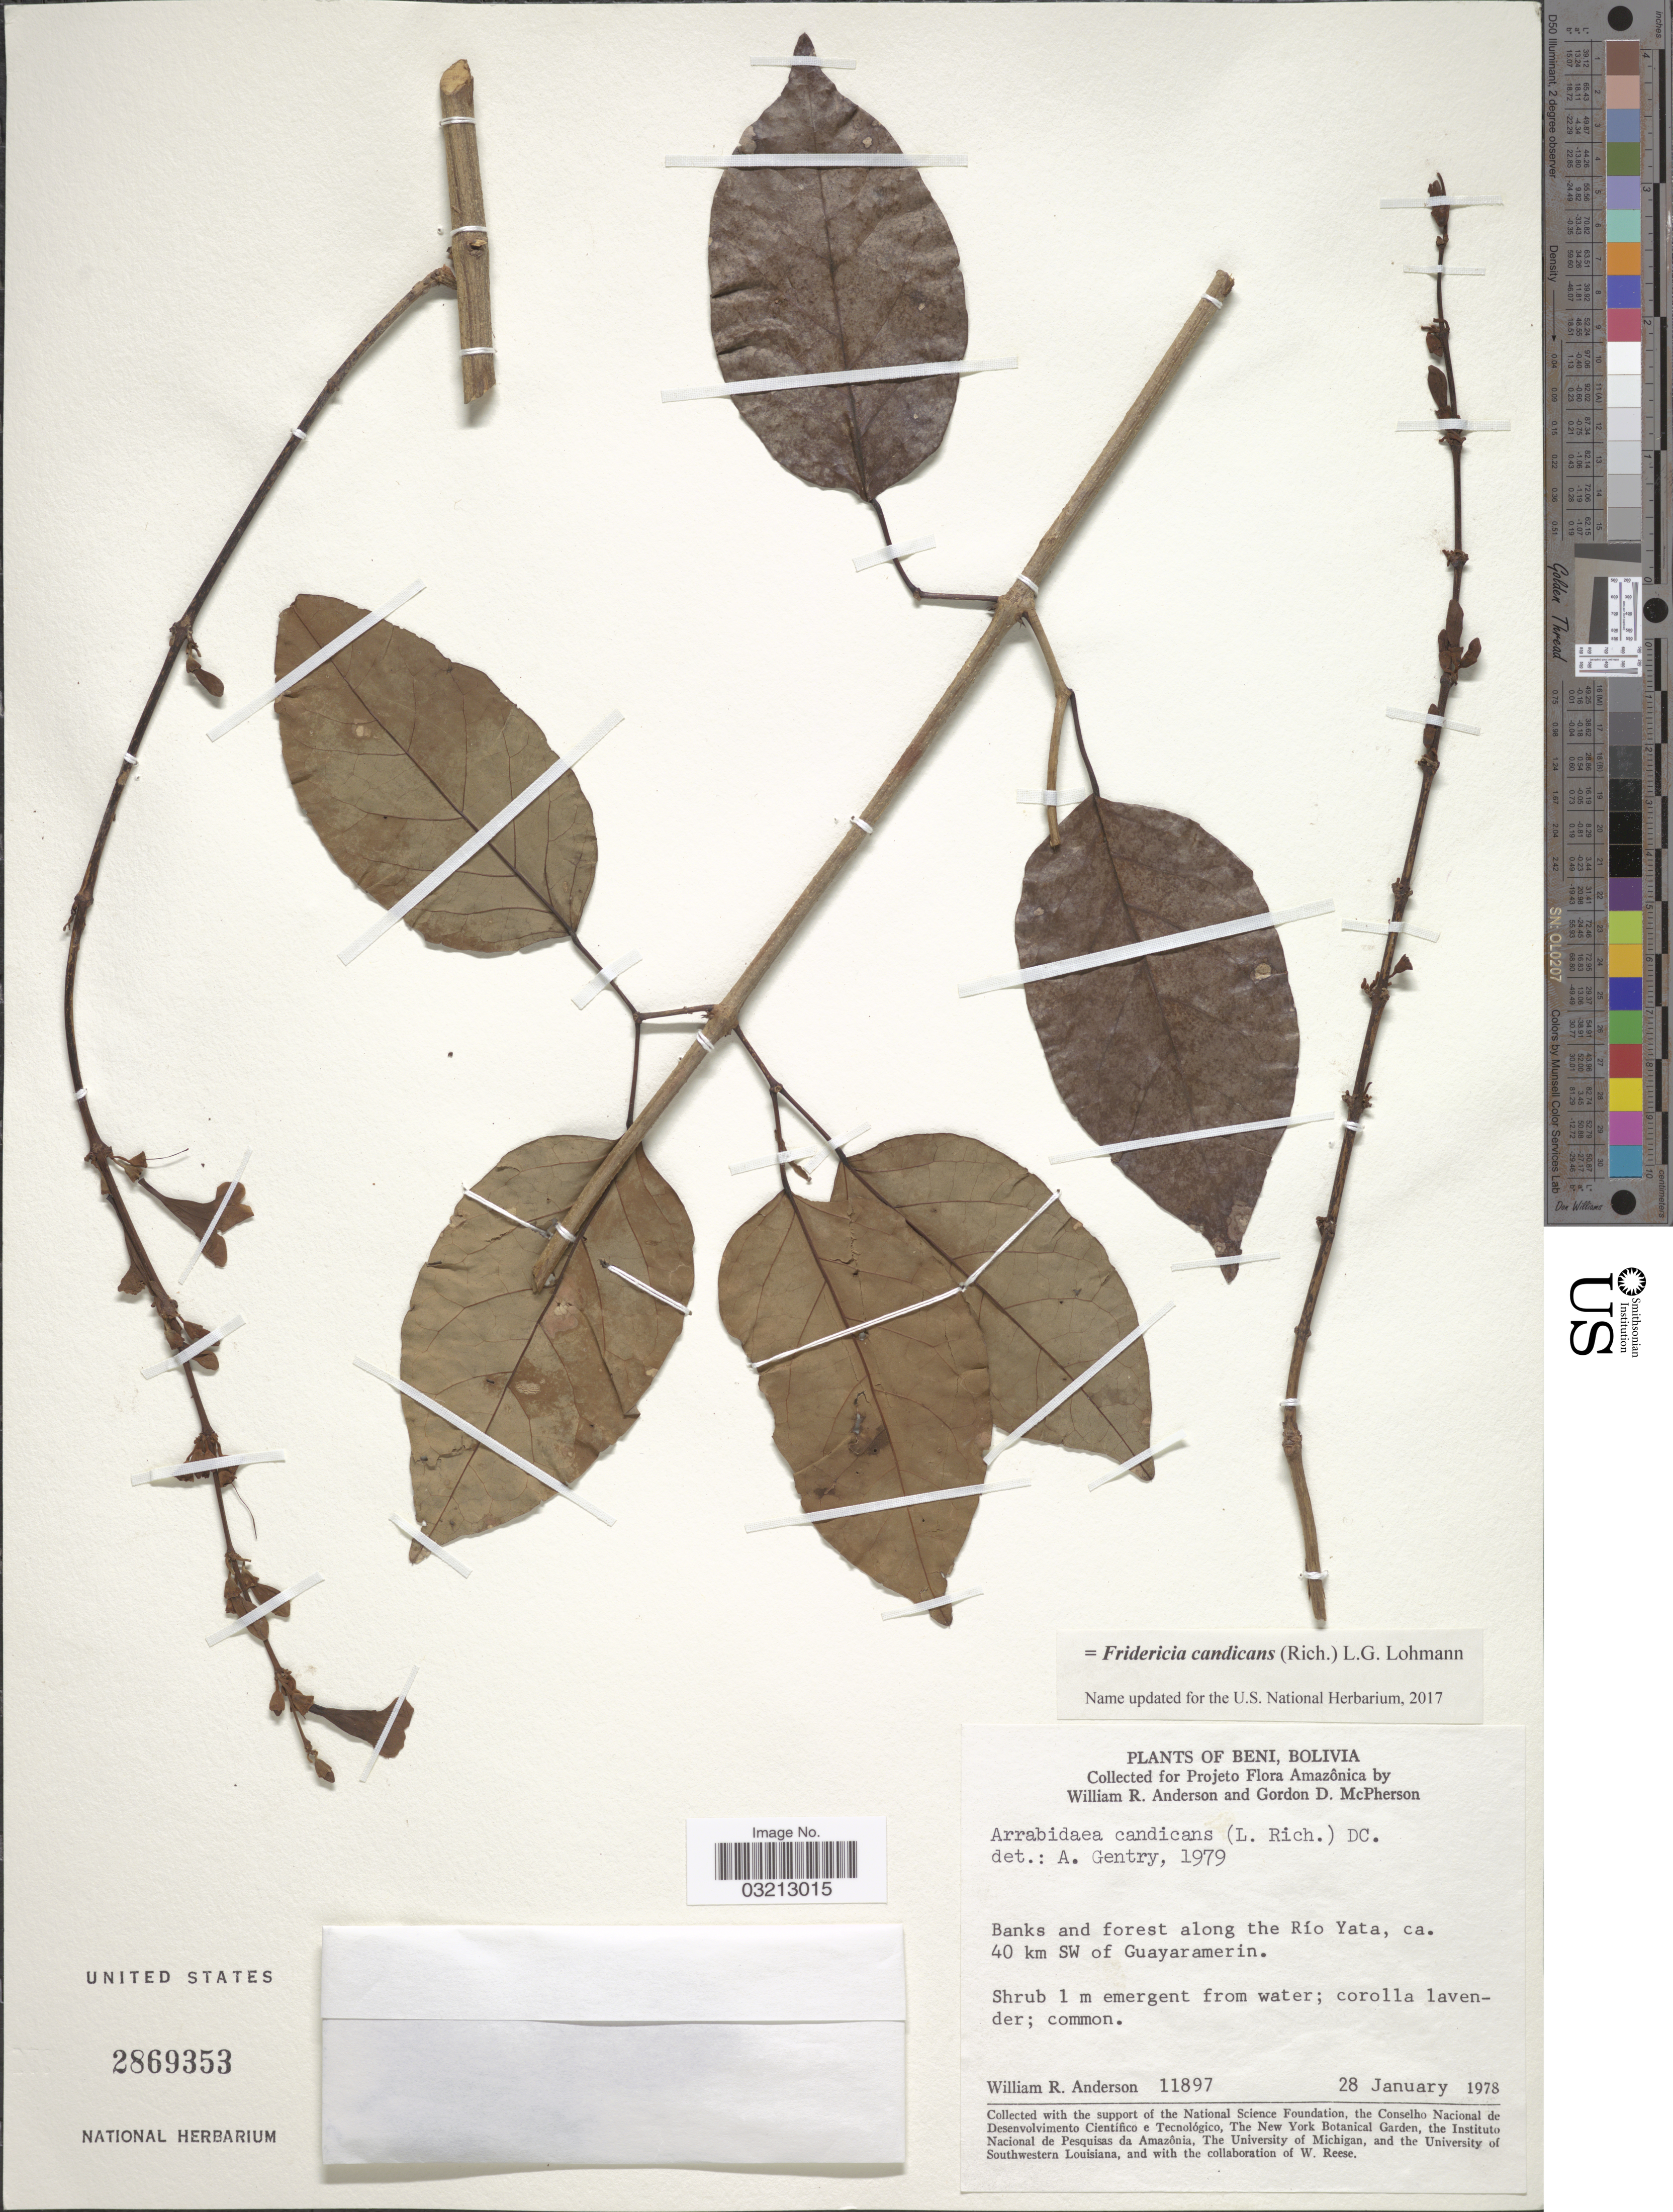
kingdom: Plantae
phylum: Tracheophyta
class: Magnoliopsida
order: Lamiales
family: Bignoniaceae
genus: Fridericia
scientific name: Fridericia candicans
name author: (Rich.) L.G. Lohmann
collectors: W. R. Anderson & G. D. McPherson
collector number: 11897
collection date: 1978-01-28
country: Bolivia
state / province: Beni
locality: Banks and forest along the Río Yata, ca. 40 km SW of Guayaramerin.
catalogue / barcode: US 2869353